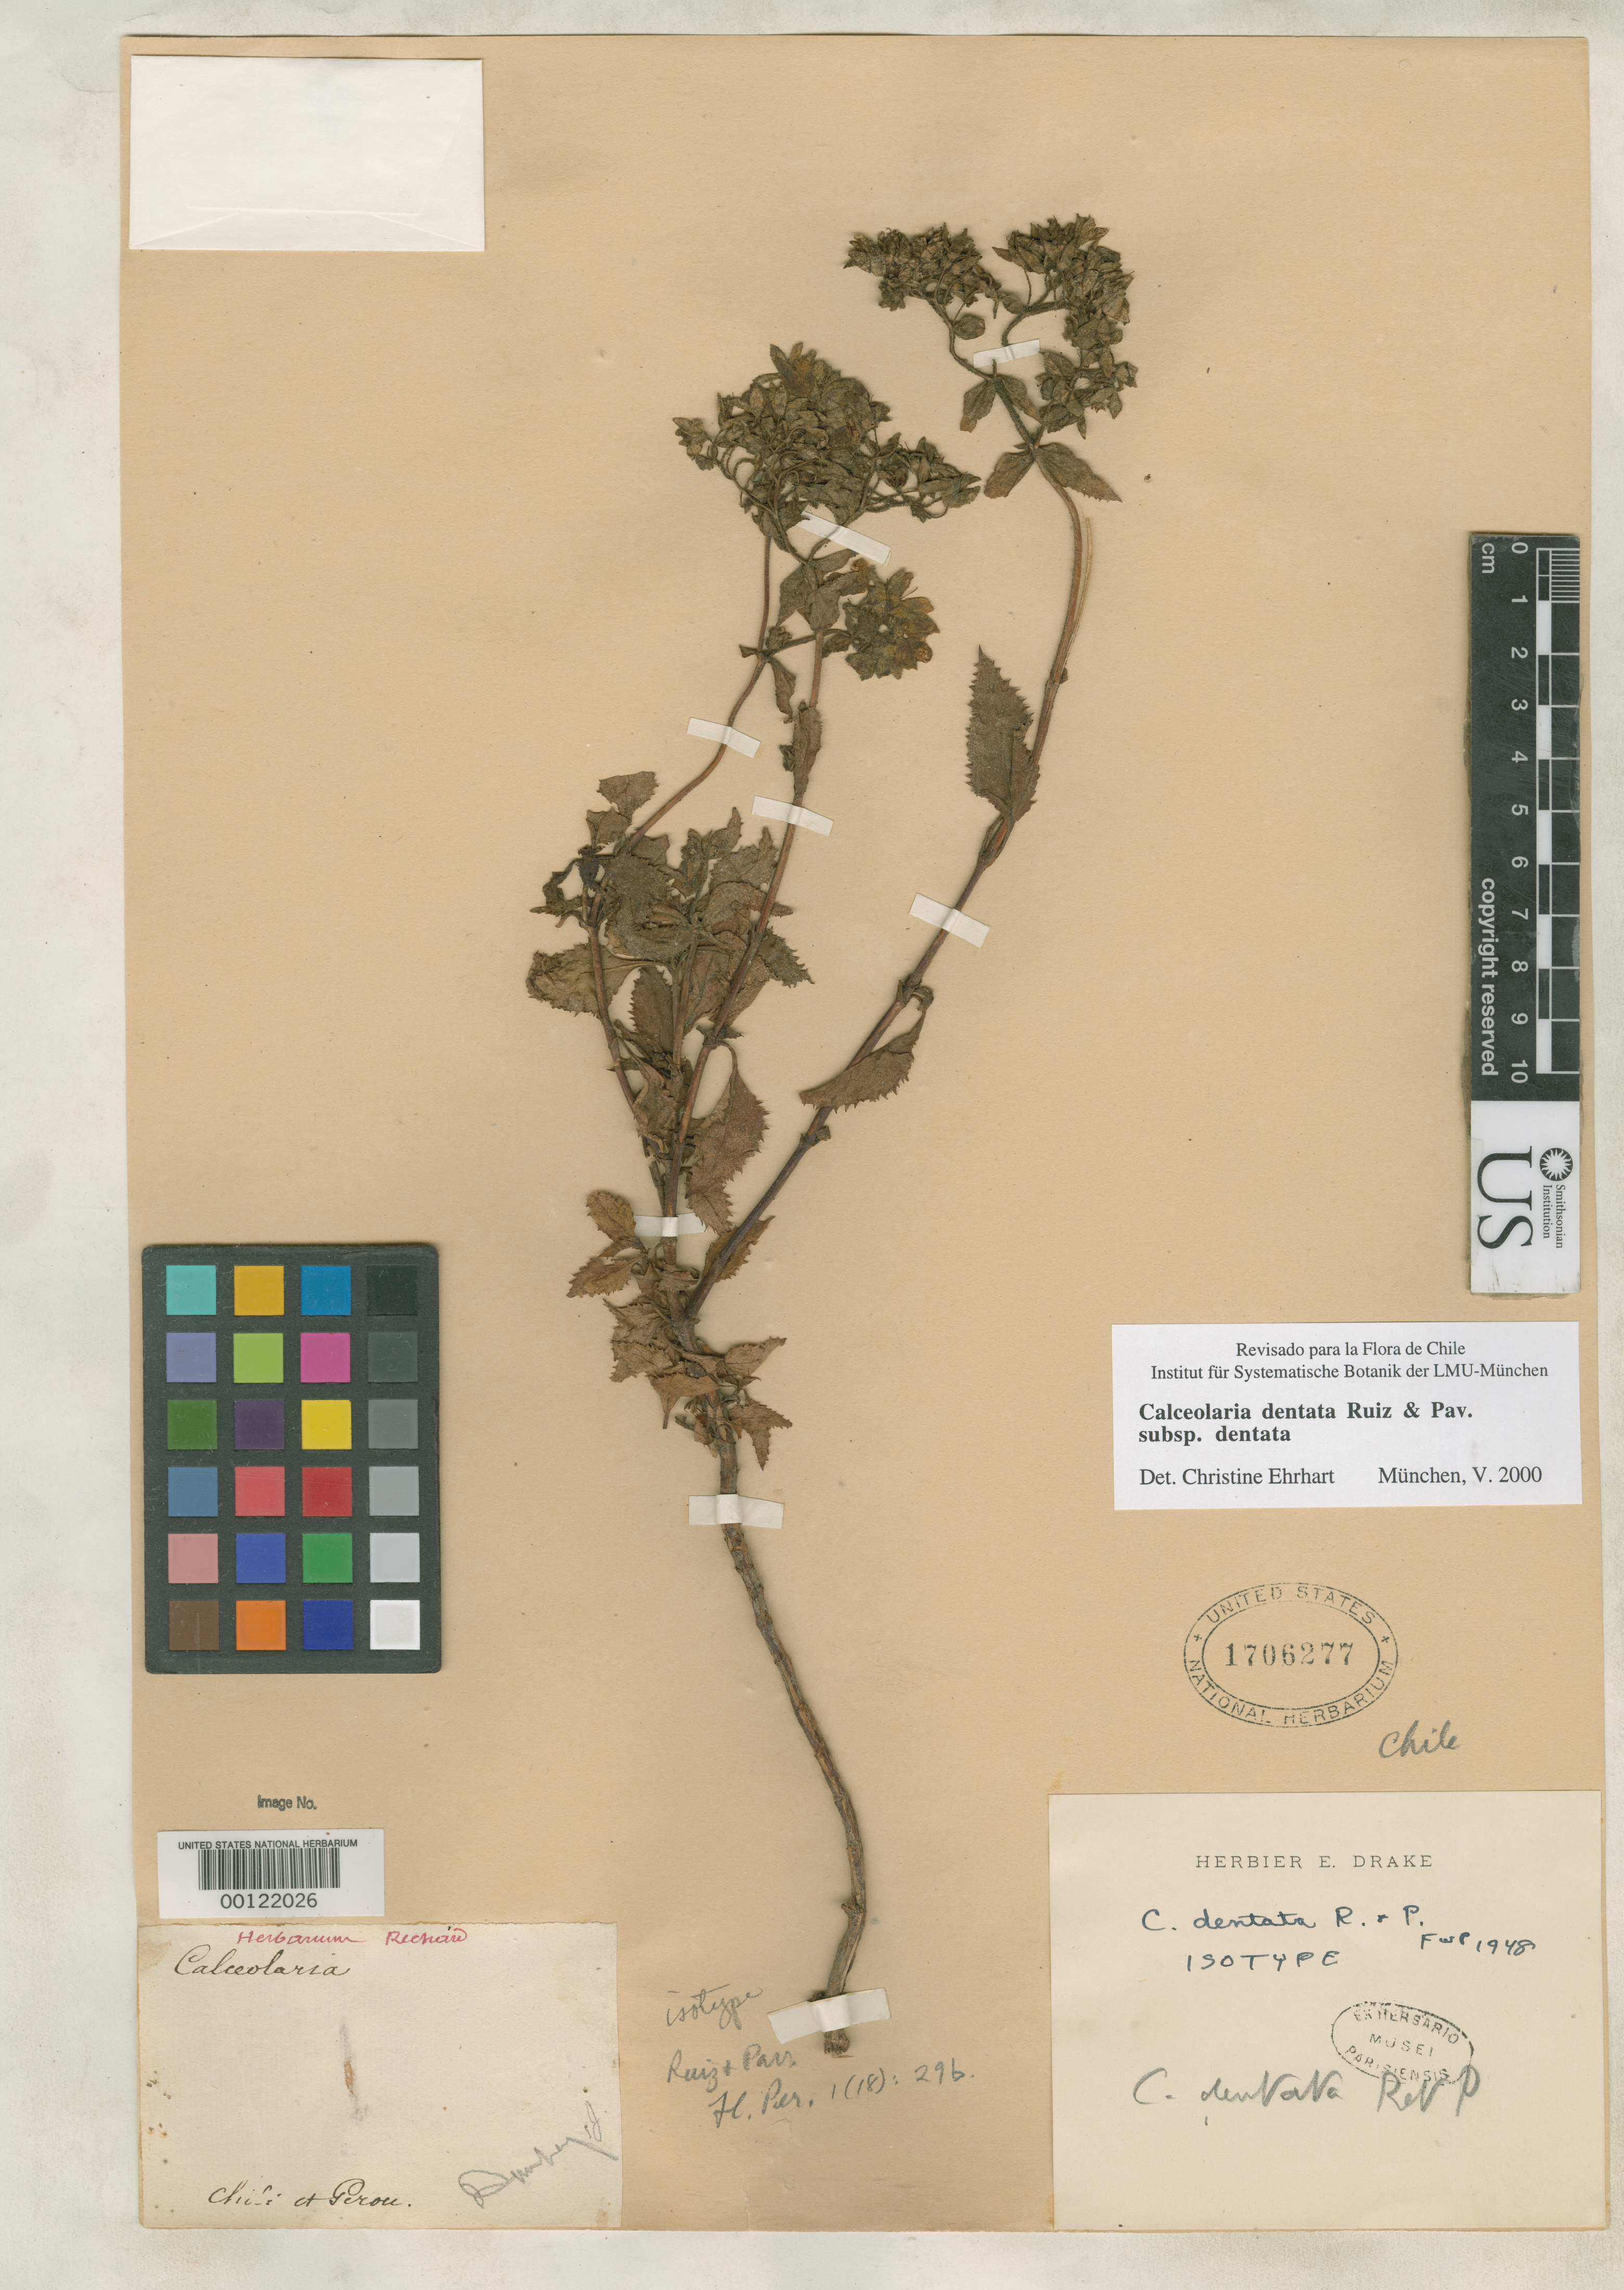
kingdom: Plantae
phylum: Tracheophyta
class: Magnoliopsida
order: Lamiales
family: Calceolariaceae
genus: Calceolaria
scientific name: Calceolaria dentata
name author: Ruiz & Pav.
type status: Isotype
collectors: J. Dombey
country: Chile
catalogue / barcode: US 1706277